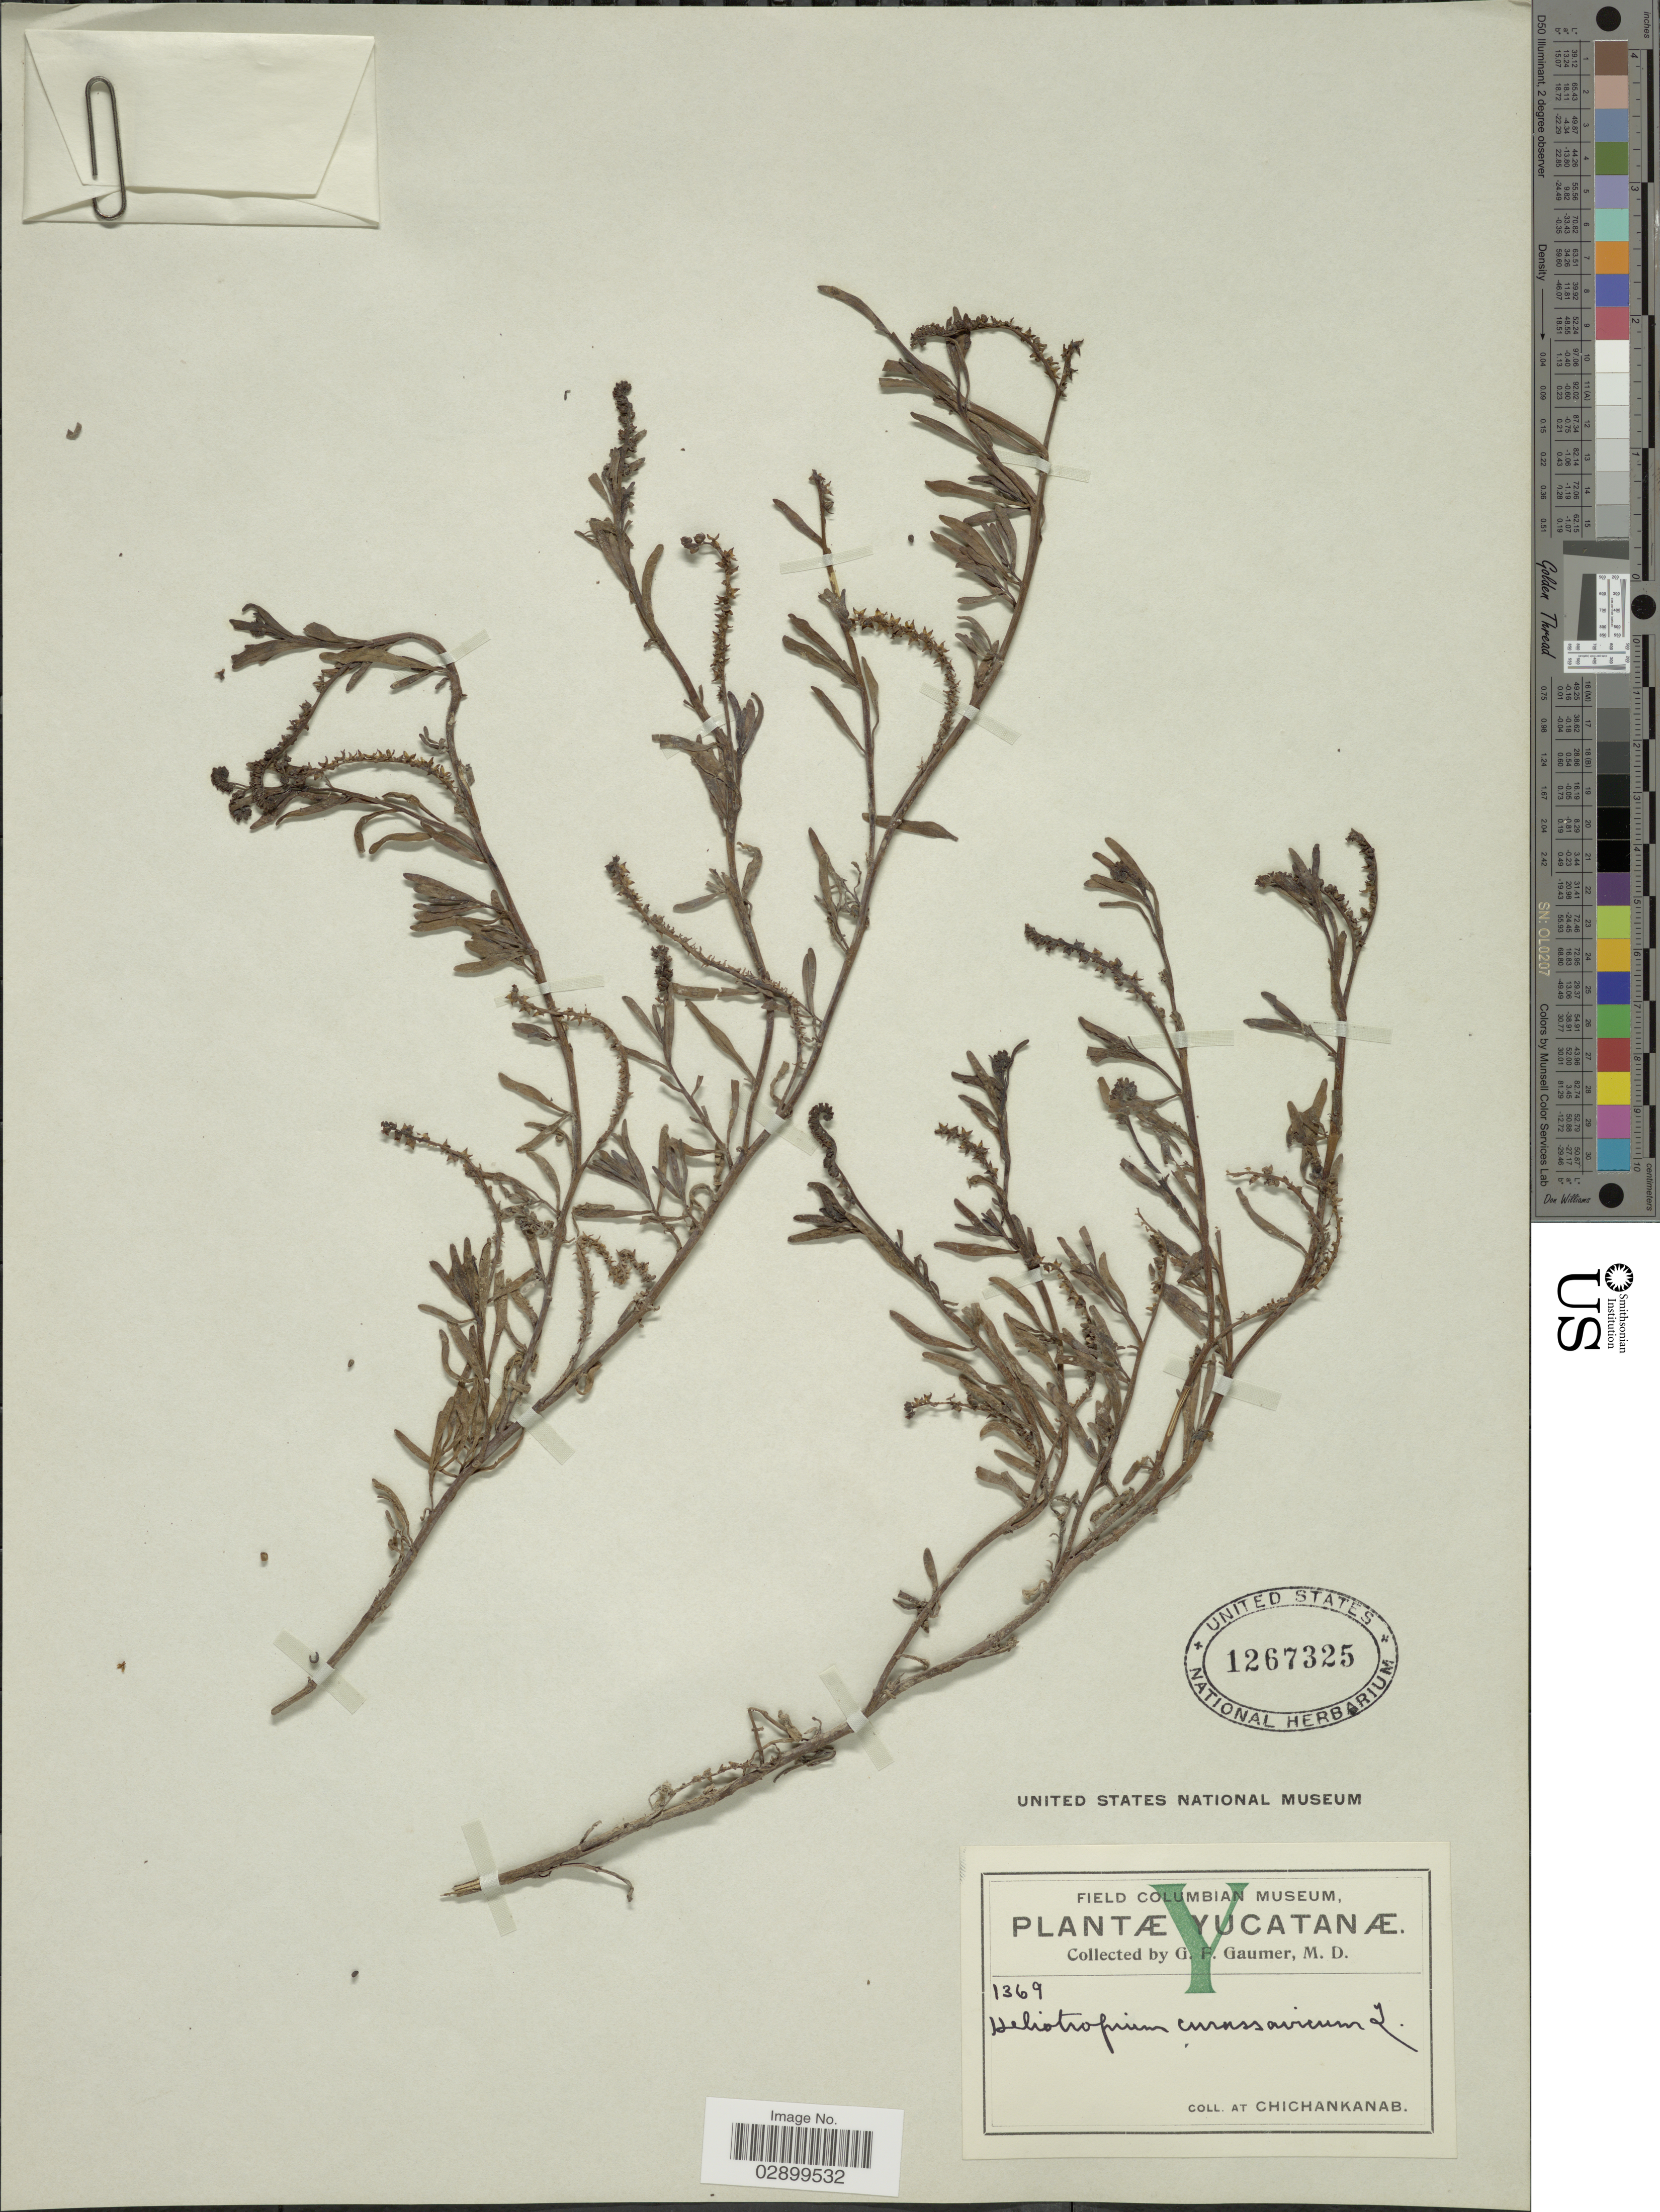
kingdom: Plantae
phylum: Tracheophyta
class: Magnoliopsida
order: Boraginales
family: Heliotropiaceae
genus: Heliotropium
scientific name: Heliotropium curassavicum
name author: L.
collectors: G. F. Gaumer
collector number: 1369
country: Mexico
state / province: Yucatán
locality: At Chichankanab.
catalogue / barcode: US 1267325